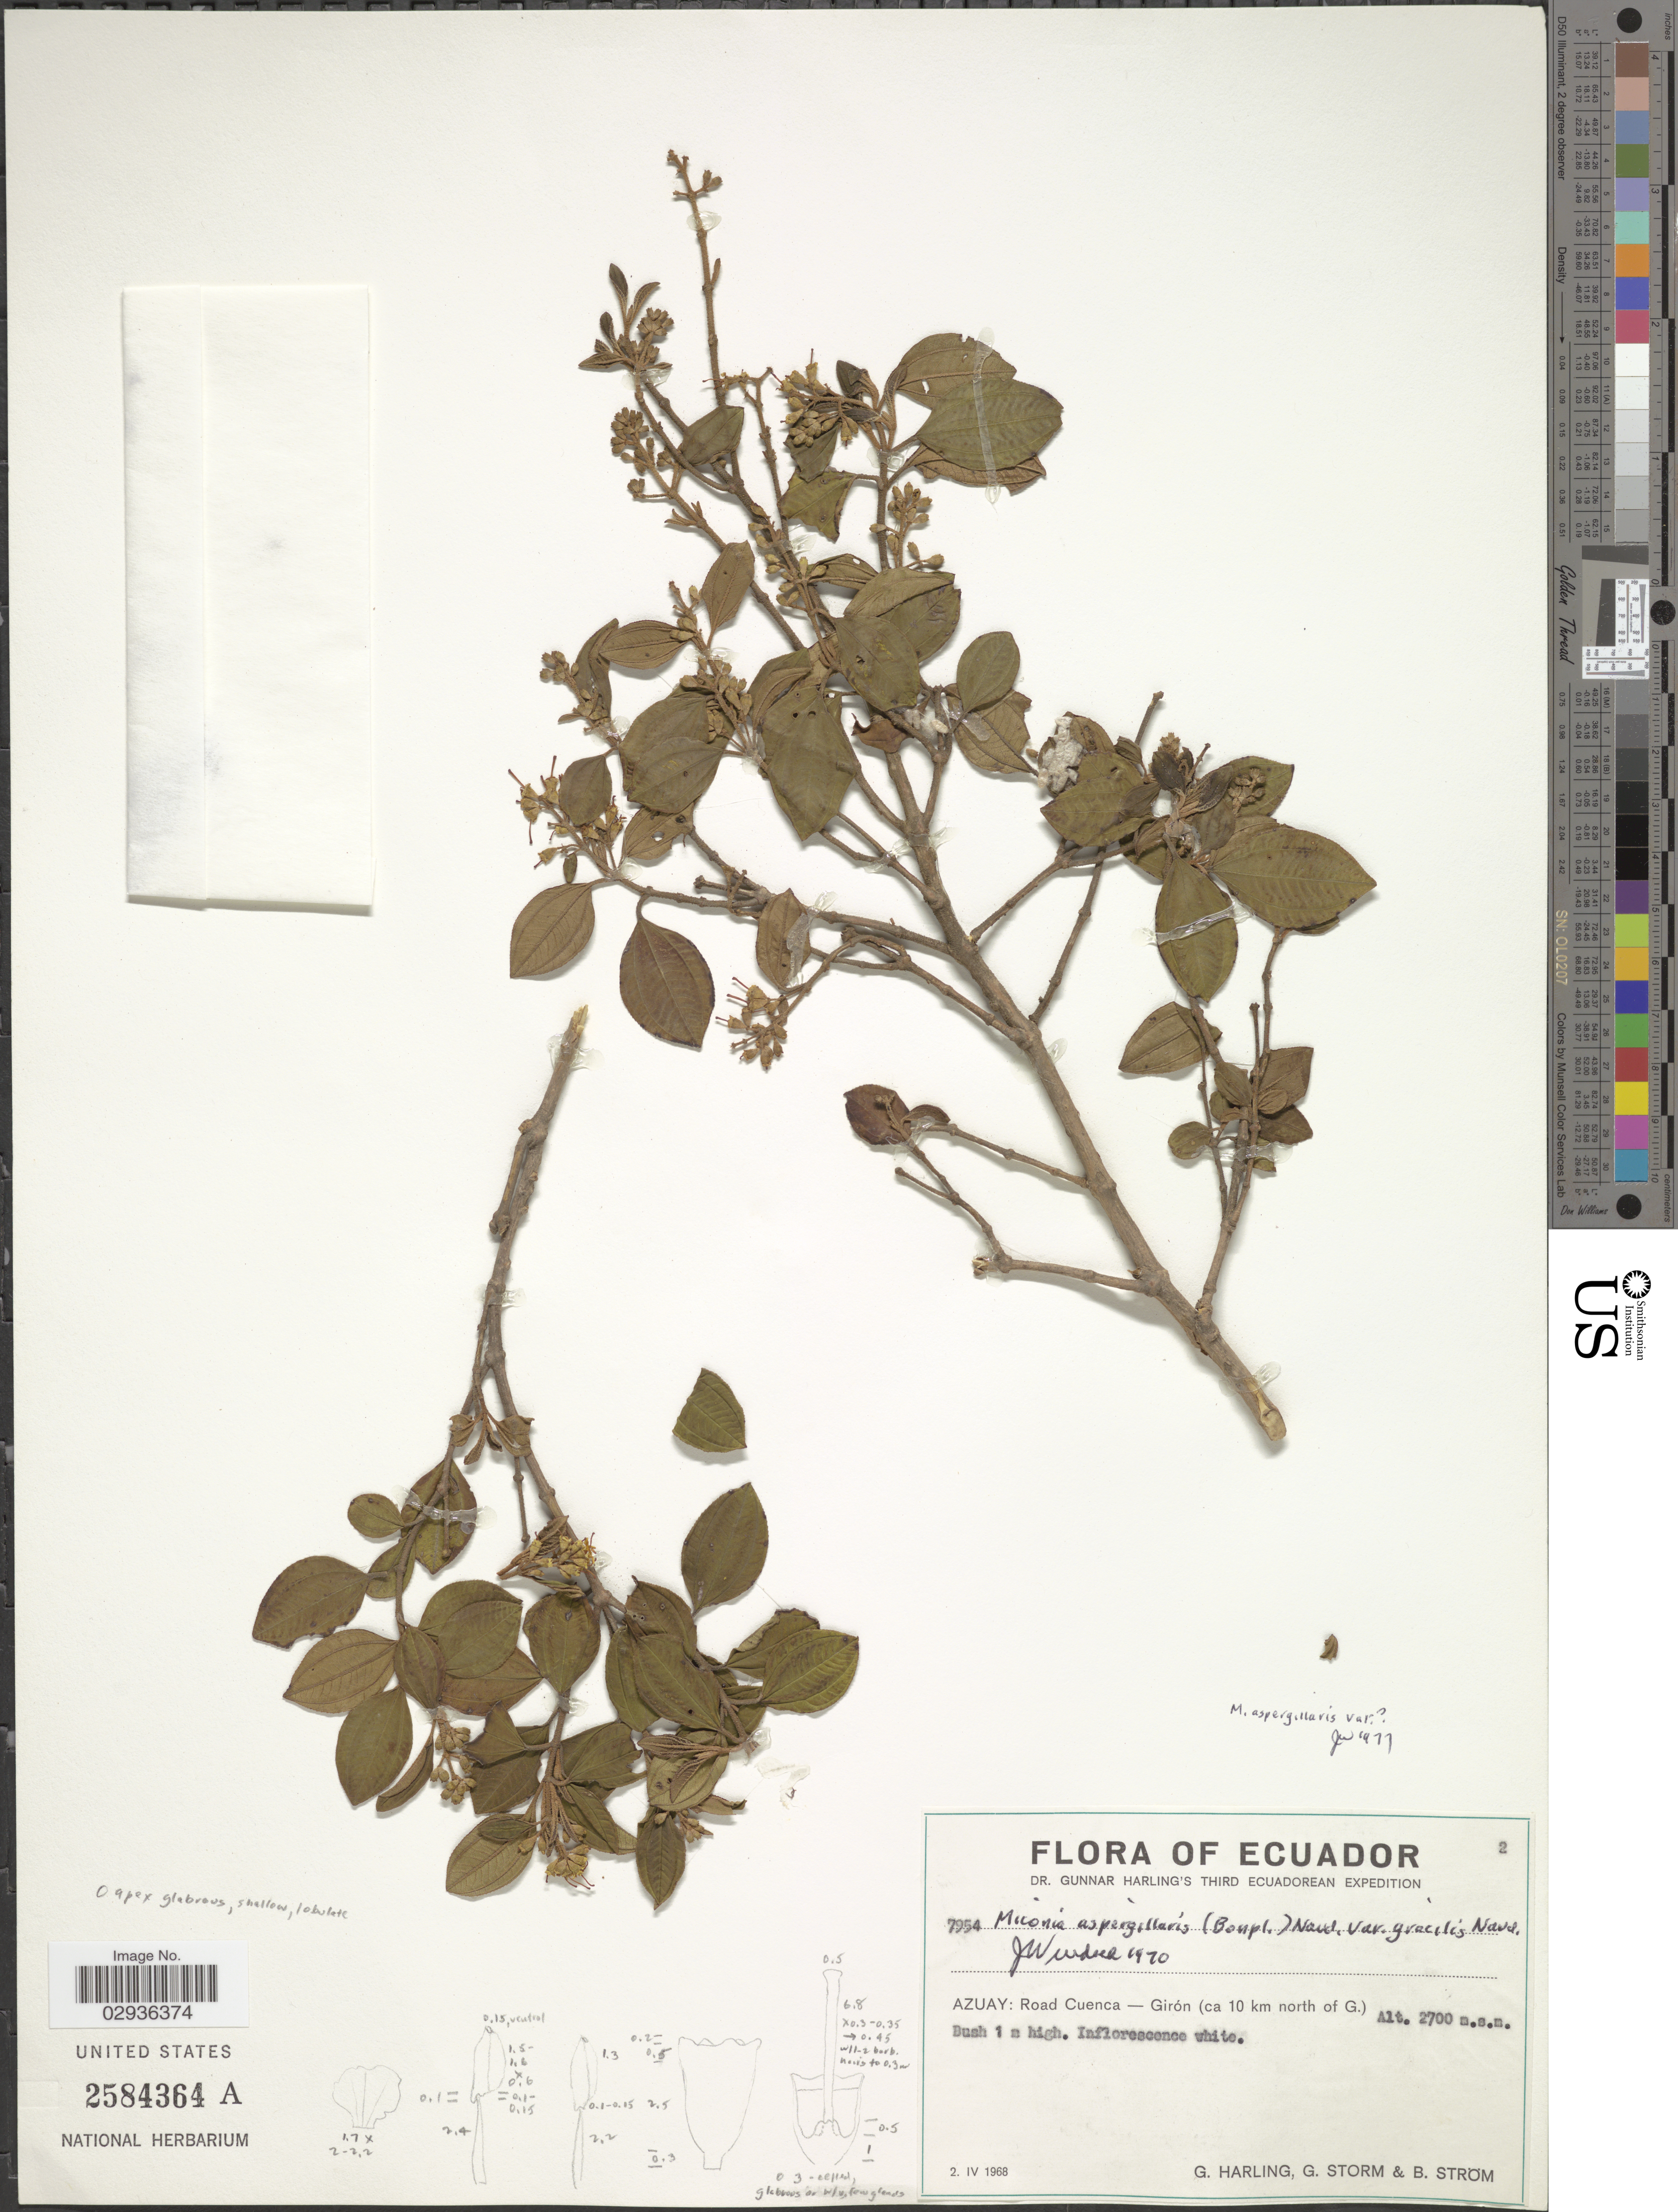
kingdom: Plantae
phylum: Tracheophyta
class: Magnoliopsida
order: Myrtales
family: Melastomataceae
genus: Miconia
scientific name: Miconia aspergillaris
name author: (Bonpl.) Naudin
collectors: G. Harling, G. Storm & B. Ström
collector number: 7954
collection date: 1968-04-02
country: Ecuador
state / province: Azuay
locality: Road Cuenca - Girón (ca 10 km north of G.)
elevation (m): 2700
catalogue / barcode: US 2584364A